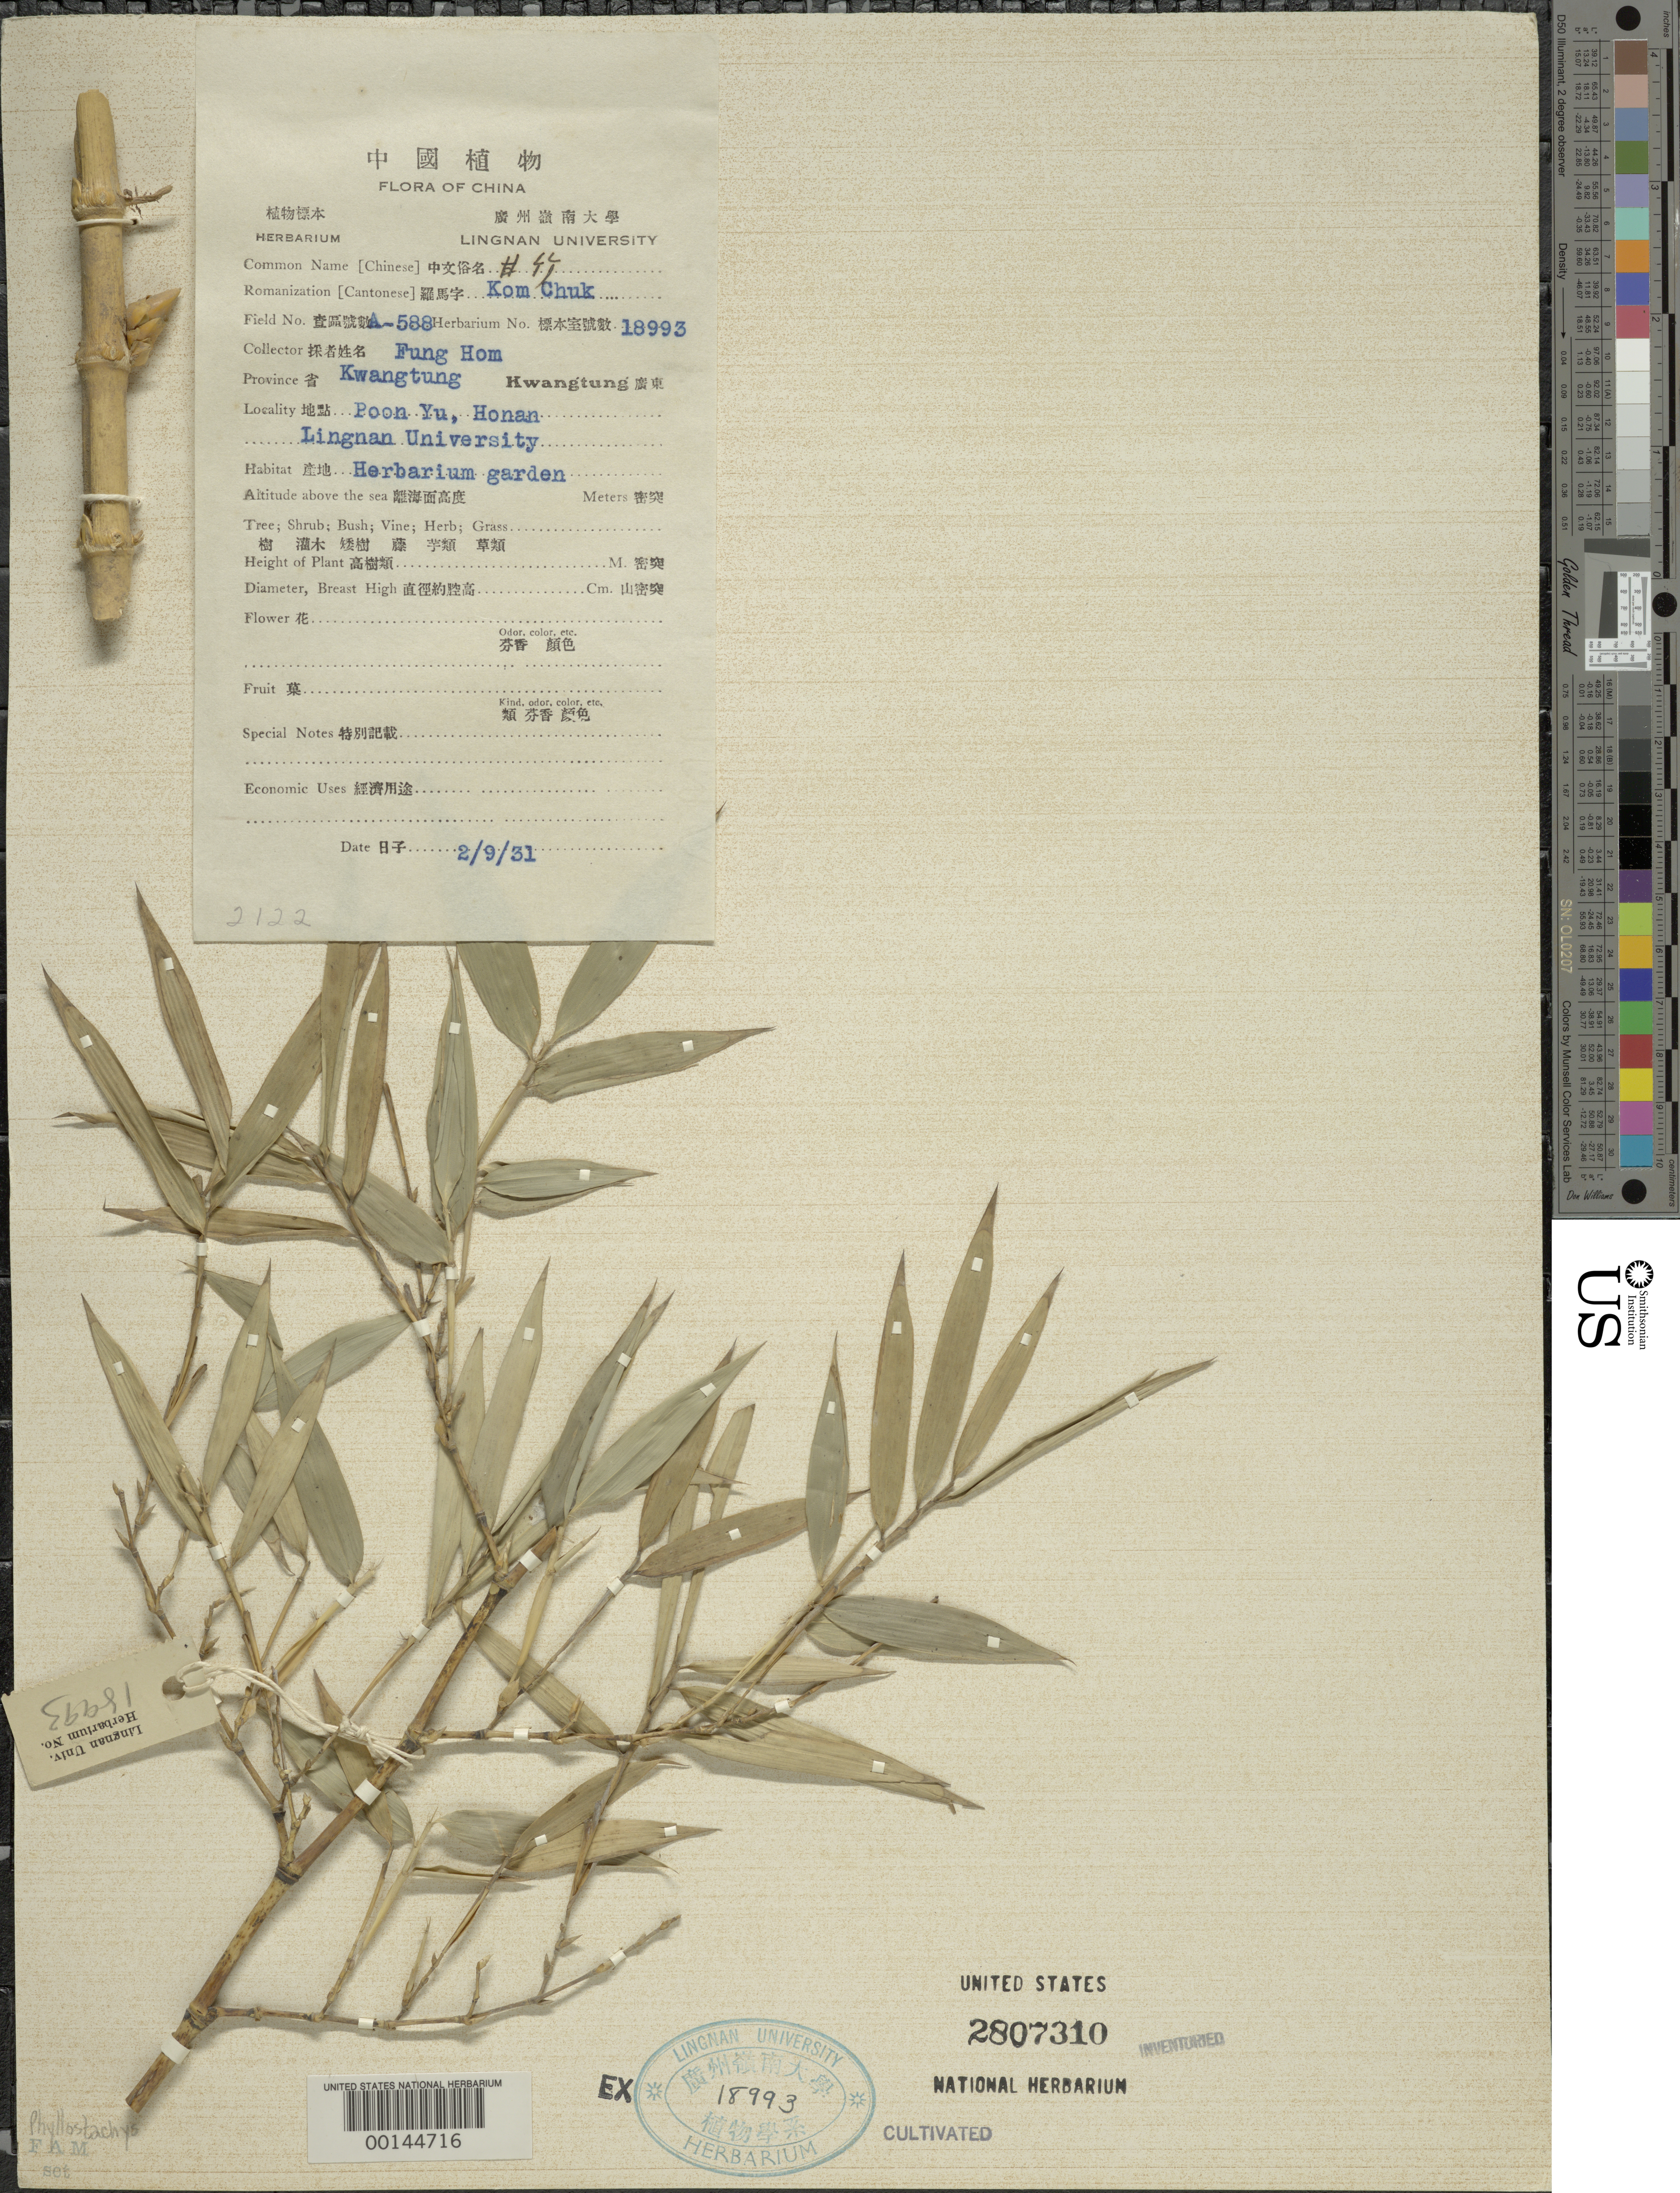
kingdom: Plantae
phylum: Tracheophyta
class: Liliopsida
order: Poales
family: Poaceae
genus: Phyllostachys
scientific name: Phyllostachys sp.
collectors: H. L. Fung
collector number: A-588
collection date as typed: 09 Feb 1931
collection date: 1931-02-09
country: China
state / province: Guangdong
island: Honam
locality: Honan, p'an-yu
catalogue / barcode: US 2807310